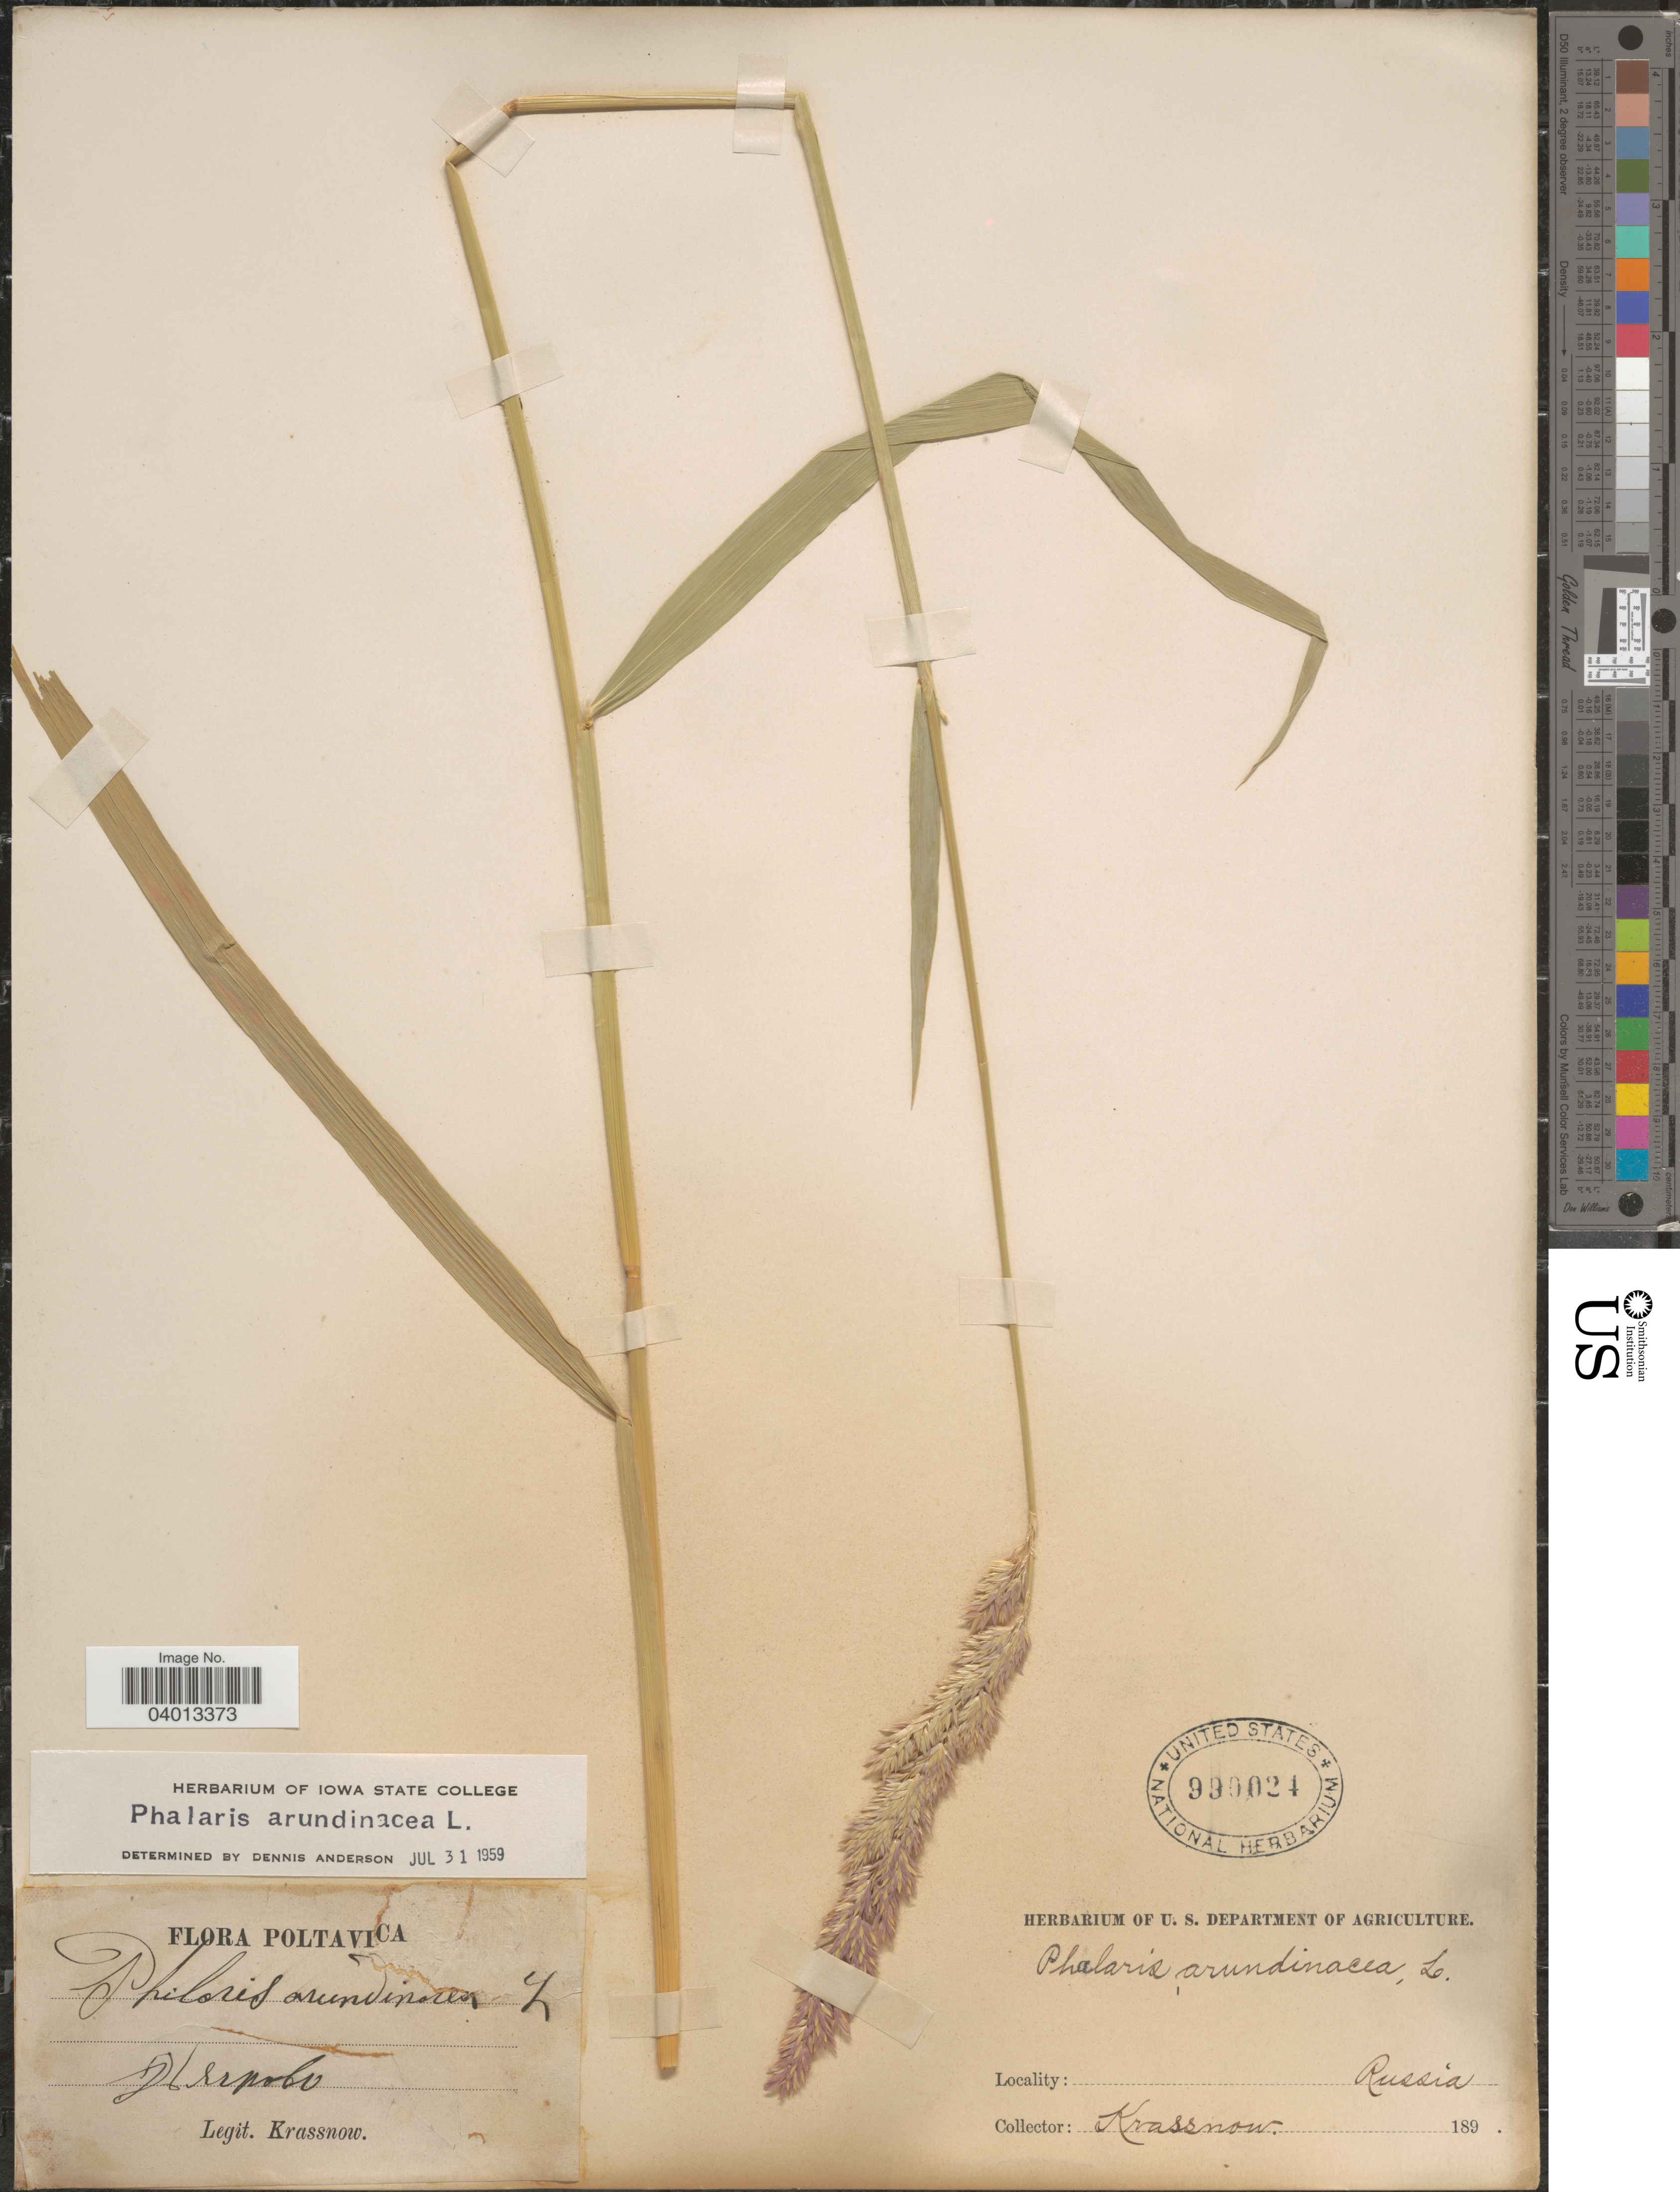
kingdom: Plantae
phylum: Tracheophyta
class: Liliopsida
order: Poales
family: Poaceae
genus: Phalaris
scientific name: Phalaris arundinacea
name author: L.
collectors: -. Krassnow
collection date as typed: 189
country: Ukraine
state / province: Poltava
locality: Dyachkove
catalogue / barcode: US 990024